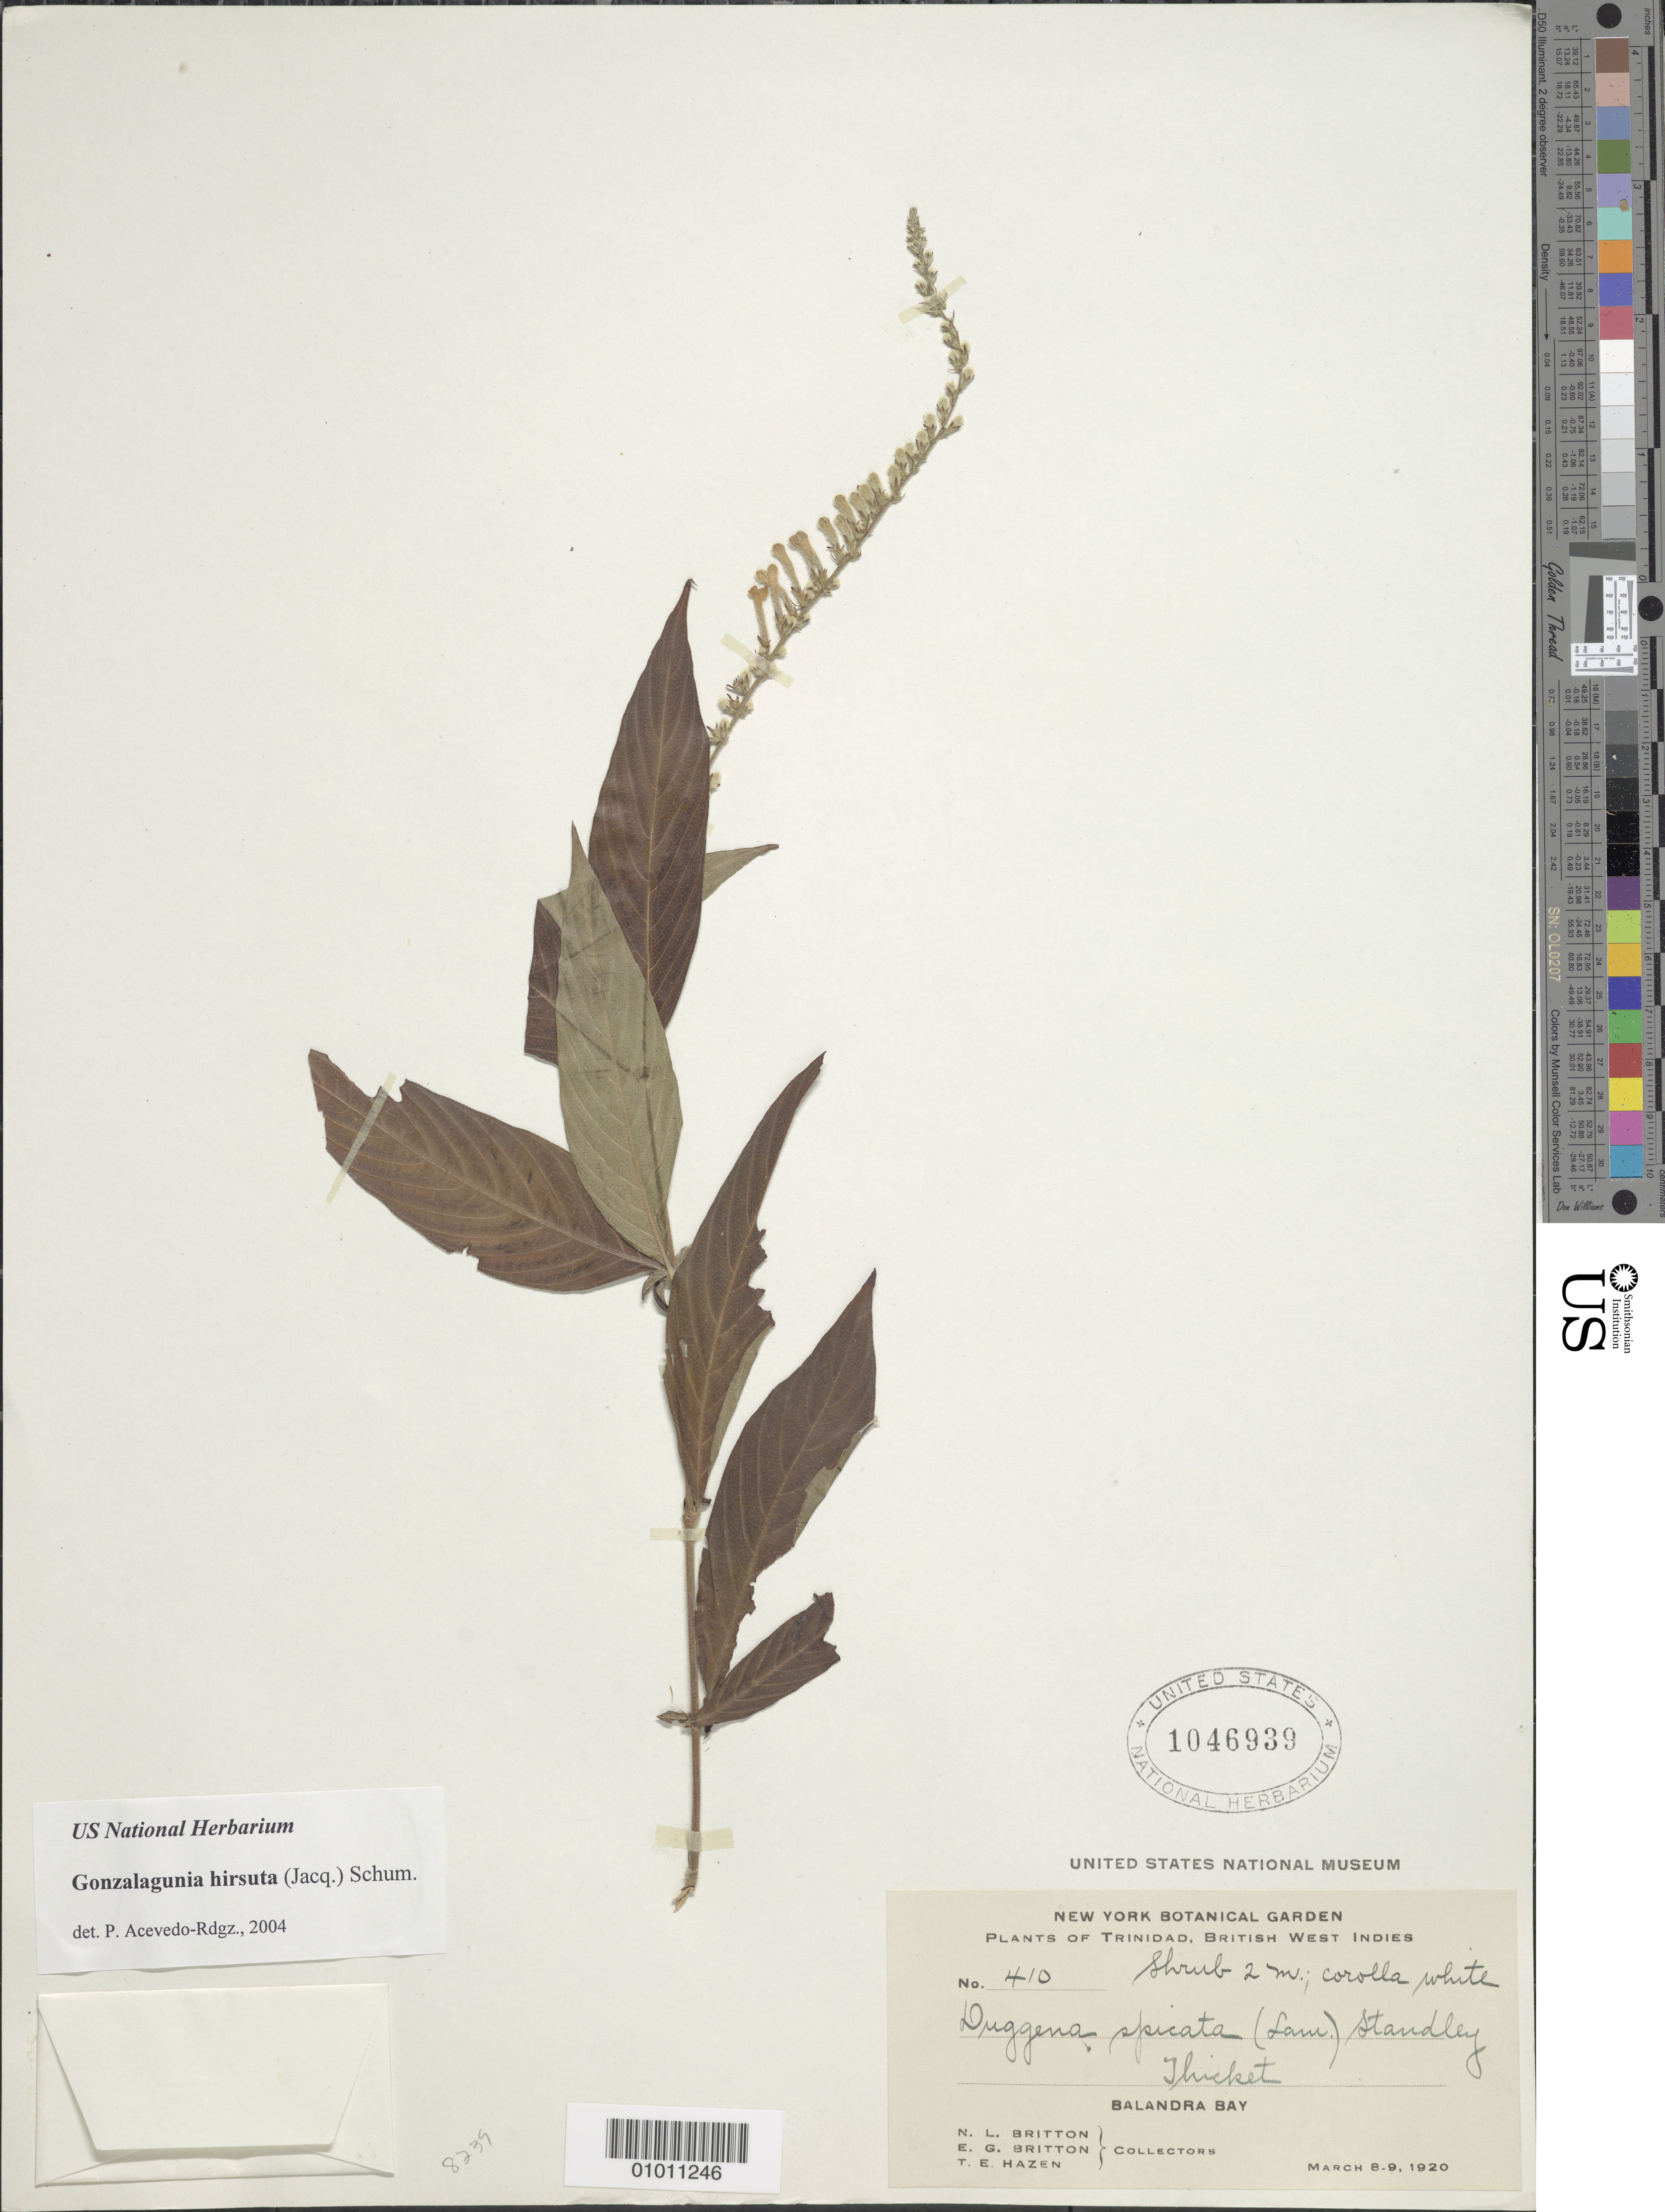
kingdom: Plantae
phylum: Tracheophyta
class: Magnoliopsida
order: Gentianales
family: Rubiaceae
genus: Gonzalagunia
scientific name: Gonzalagunia hirsuta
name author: (Jacq.) K. Schum.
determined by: Acevedo-Rodríguez, P., (BOT), Smithsonian Institution - National Museum of Natural History (UNITED STATES)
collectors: N. Britton, E. G. Britton & T. E. Hazen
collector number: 410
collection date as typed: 08 Mar 1920 to 09 Mar 1920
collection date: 1920-03-08/1920-03-09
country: Trinidad and Tobago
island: Trinidad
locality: Balandra Bay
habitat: Thicket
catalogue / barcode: US 1046939